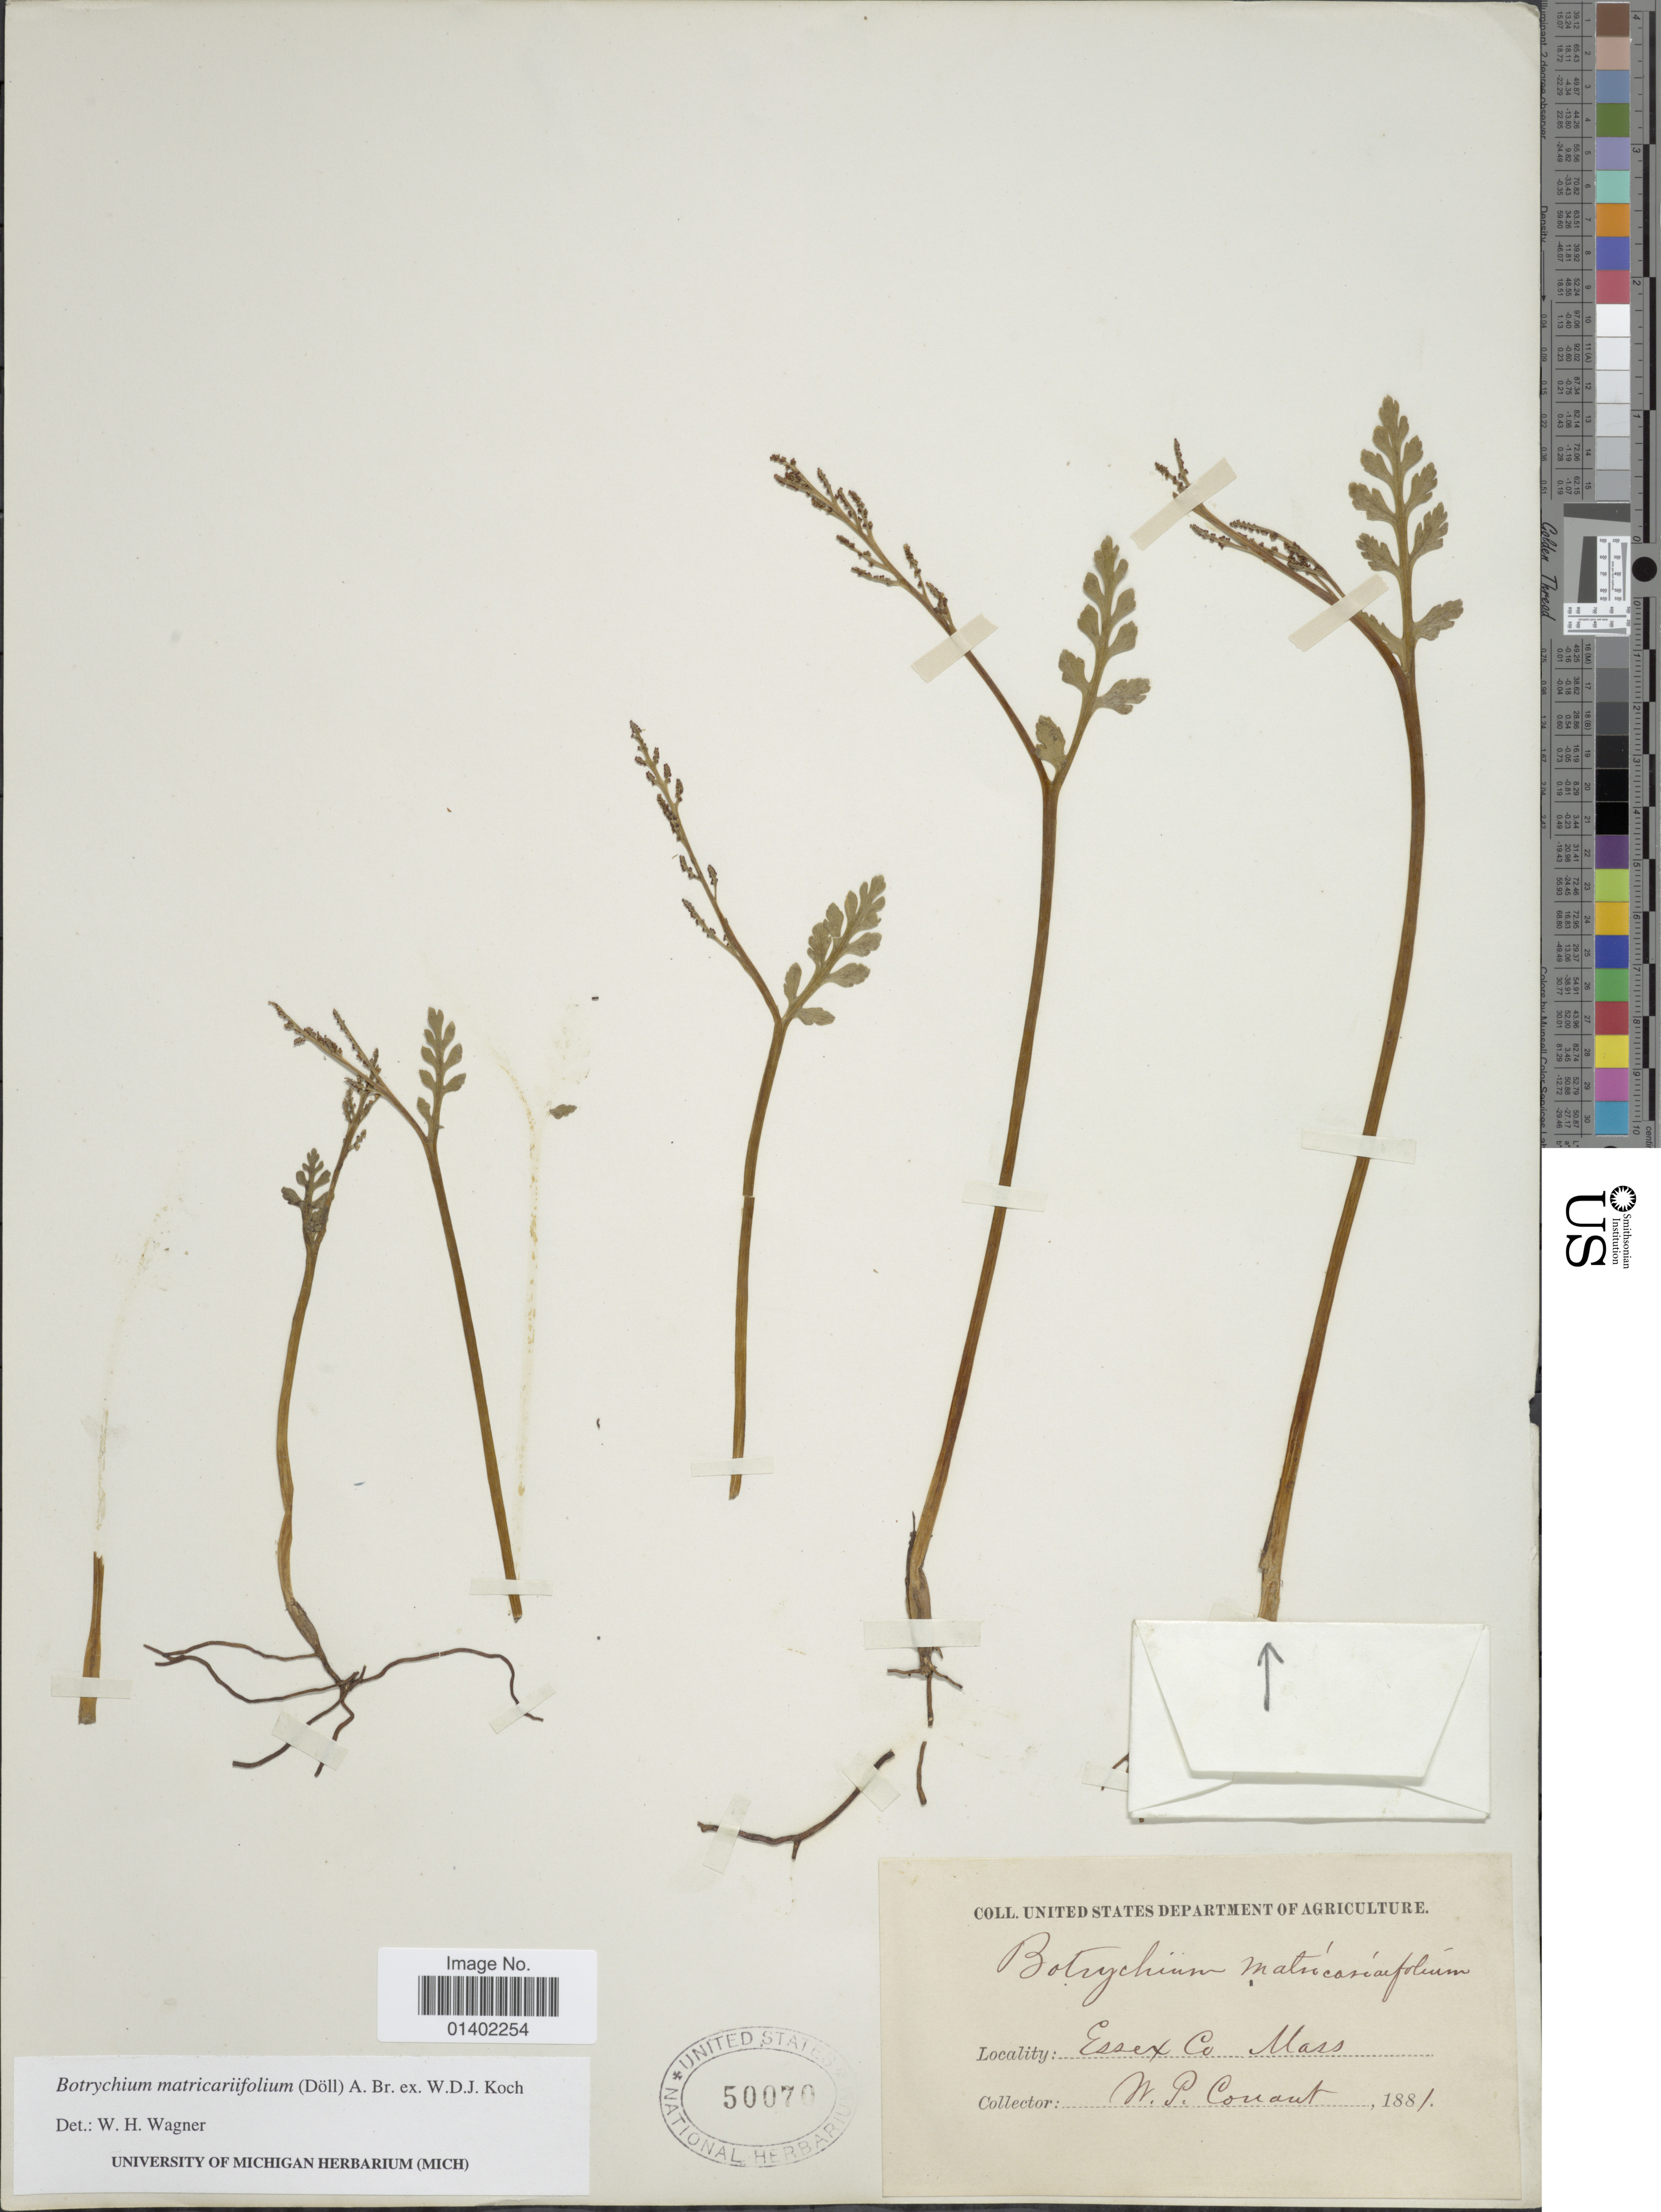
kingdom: Plantae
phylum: Tracheophyta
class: Polypodiopsida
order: Ophioglossales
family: Ophioglossaceae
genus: Botrychium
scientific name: Botrychium matricariifolium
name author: (A. Braun ex Dowell) A. Braun ex Koch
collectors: W. P. Conant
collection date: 1881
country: United States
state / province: Massachusetts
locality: Essex Co. Mass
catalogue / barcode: US 50070